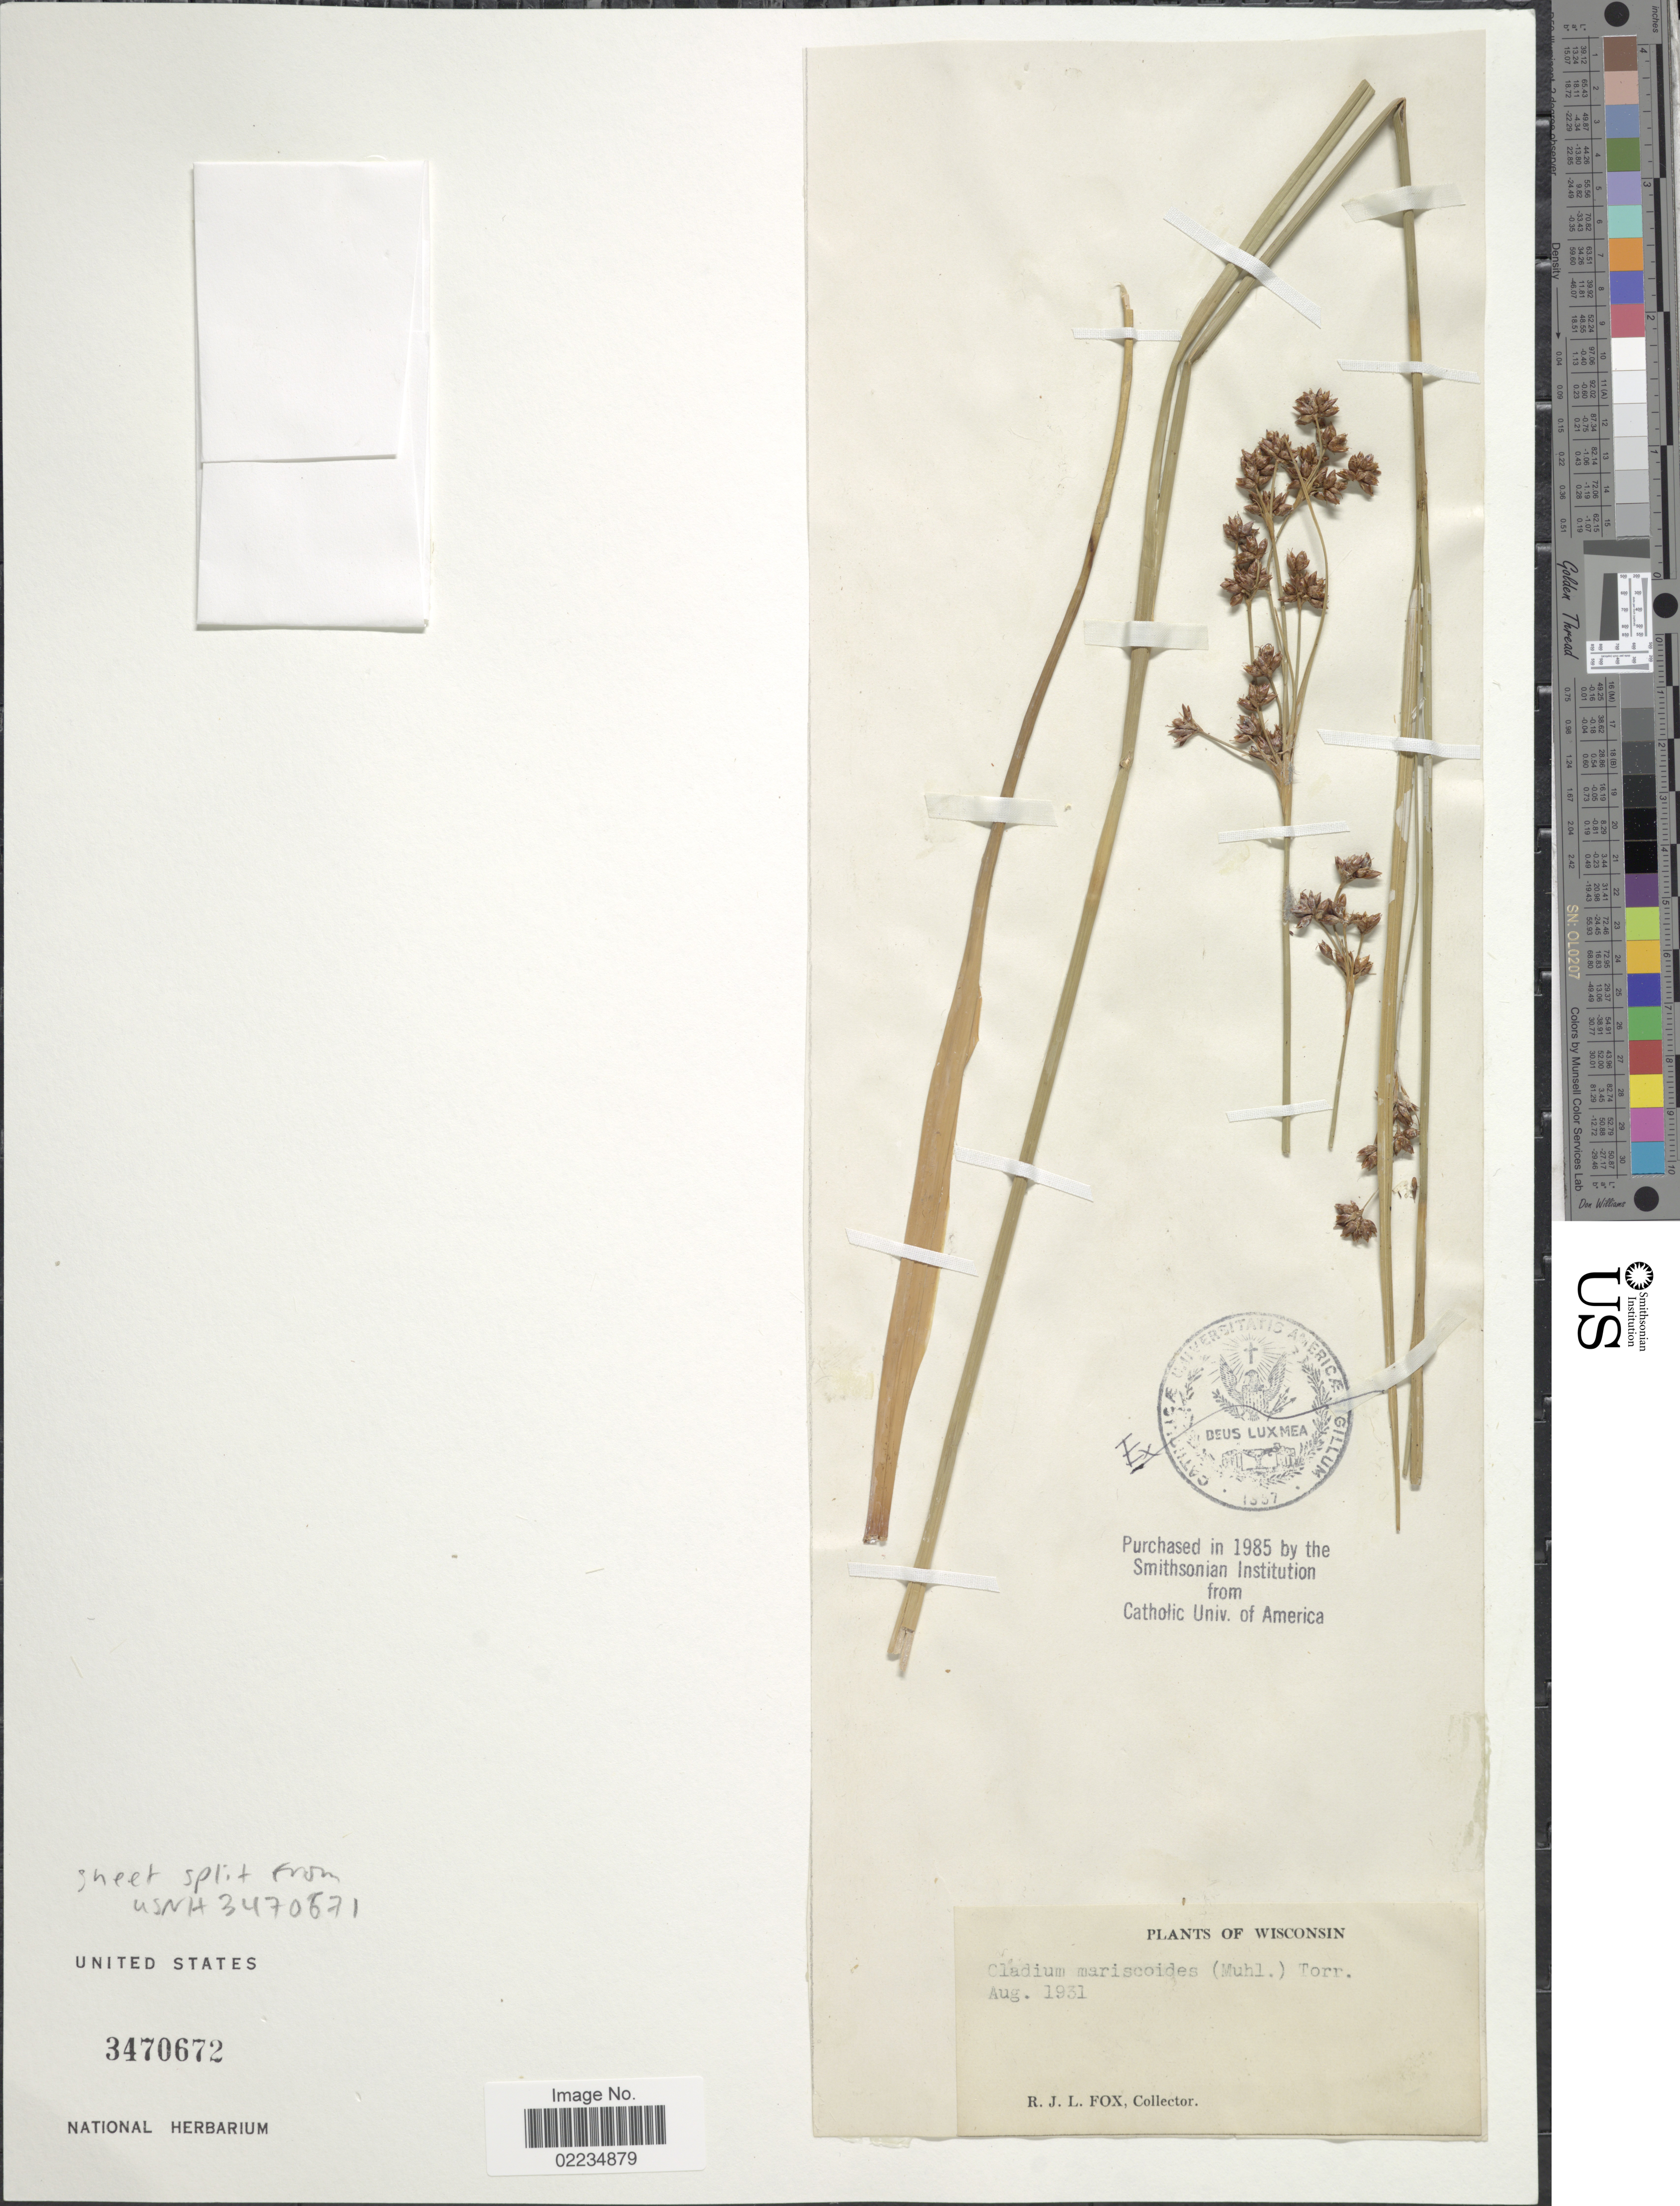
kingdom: Plantae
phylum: Tracheophyta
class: Liliopsida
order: Poales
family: Cyperaceae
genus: Cladium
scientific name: Cladium mariscoides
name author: (Muhl.) Torr.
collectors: R. Fox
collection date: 1931-08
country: United States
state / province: Wisconsin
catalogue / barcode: US 3470672